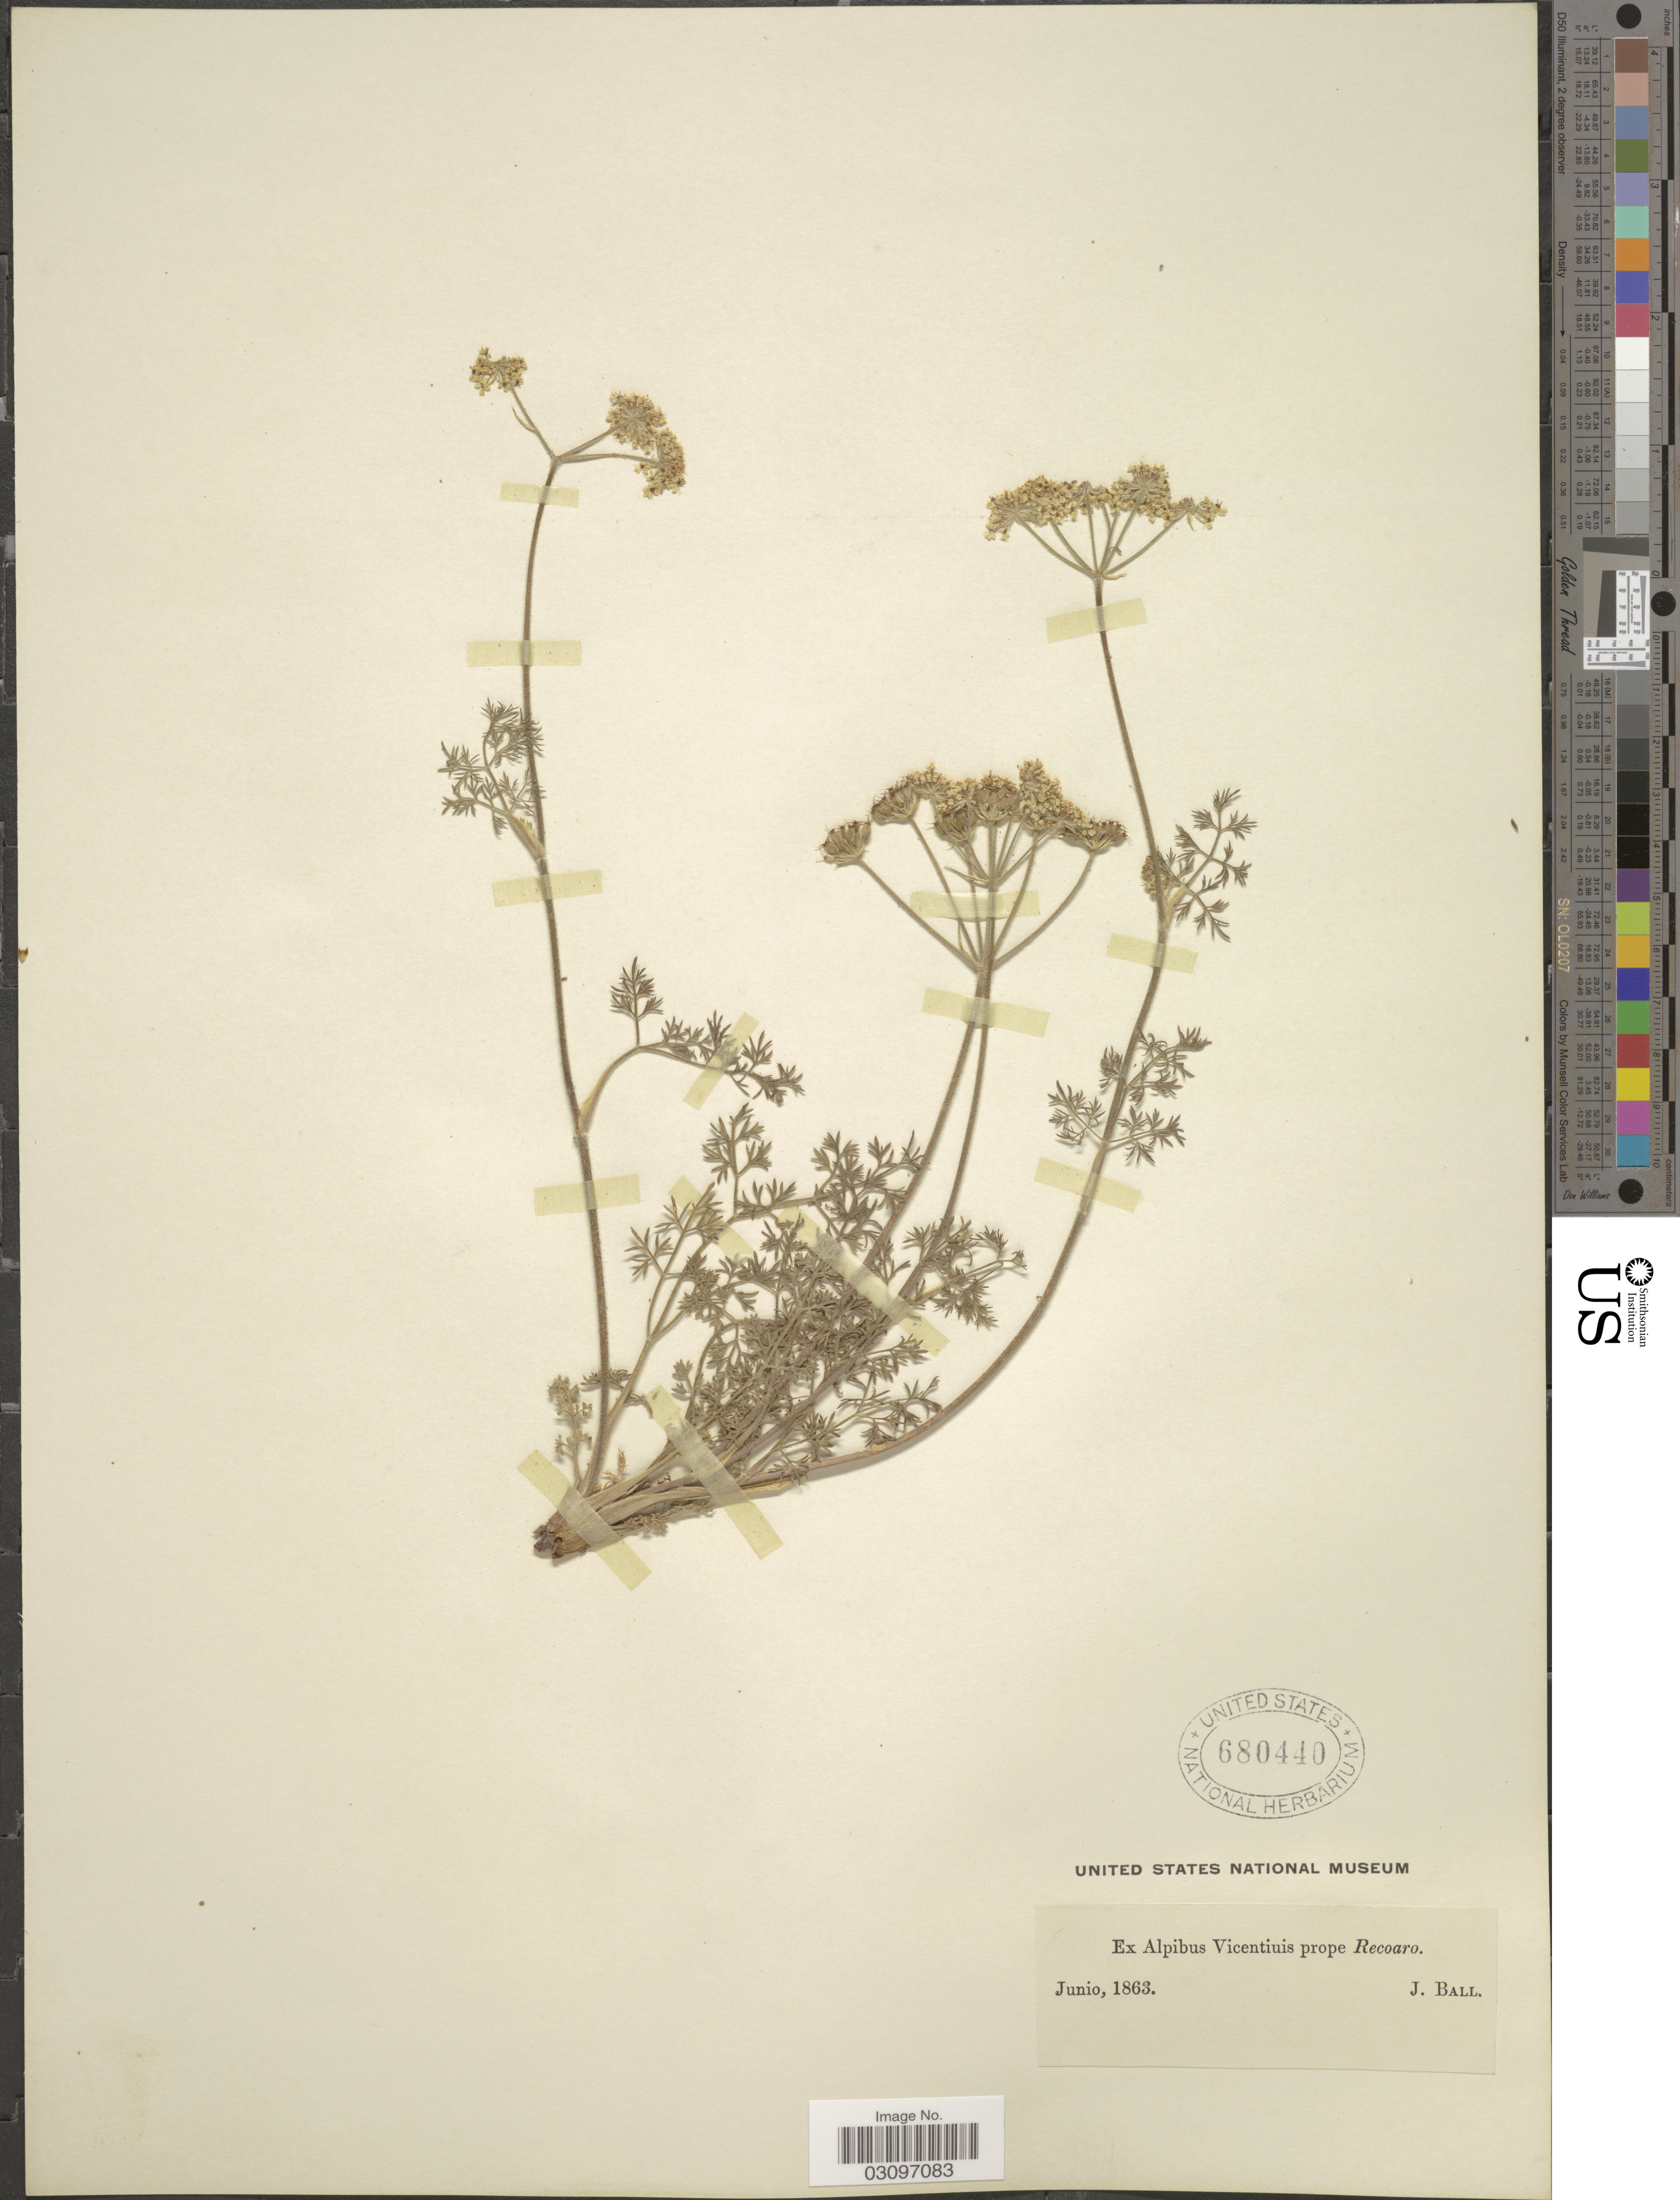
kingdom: Plantae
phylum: Tracheophyta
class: Magnoliopsida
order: Apiales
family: Apiaceae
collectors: J. Ball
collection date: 1863-06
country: Italy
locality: Ex Alpibus Vicentiuis prope Recoaro.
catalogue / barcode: US 680440